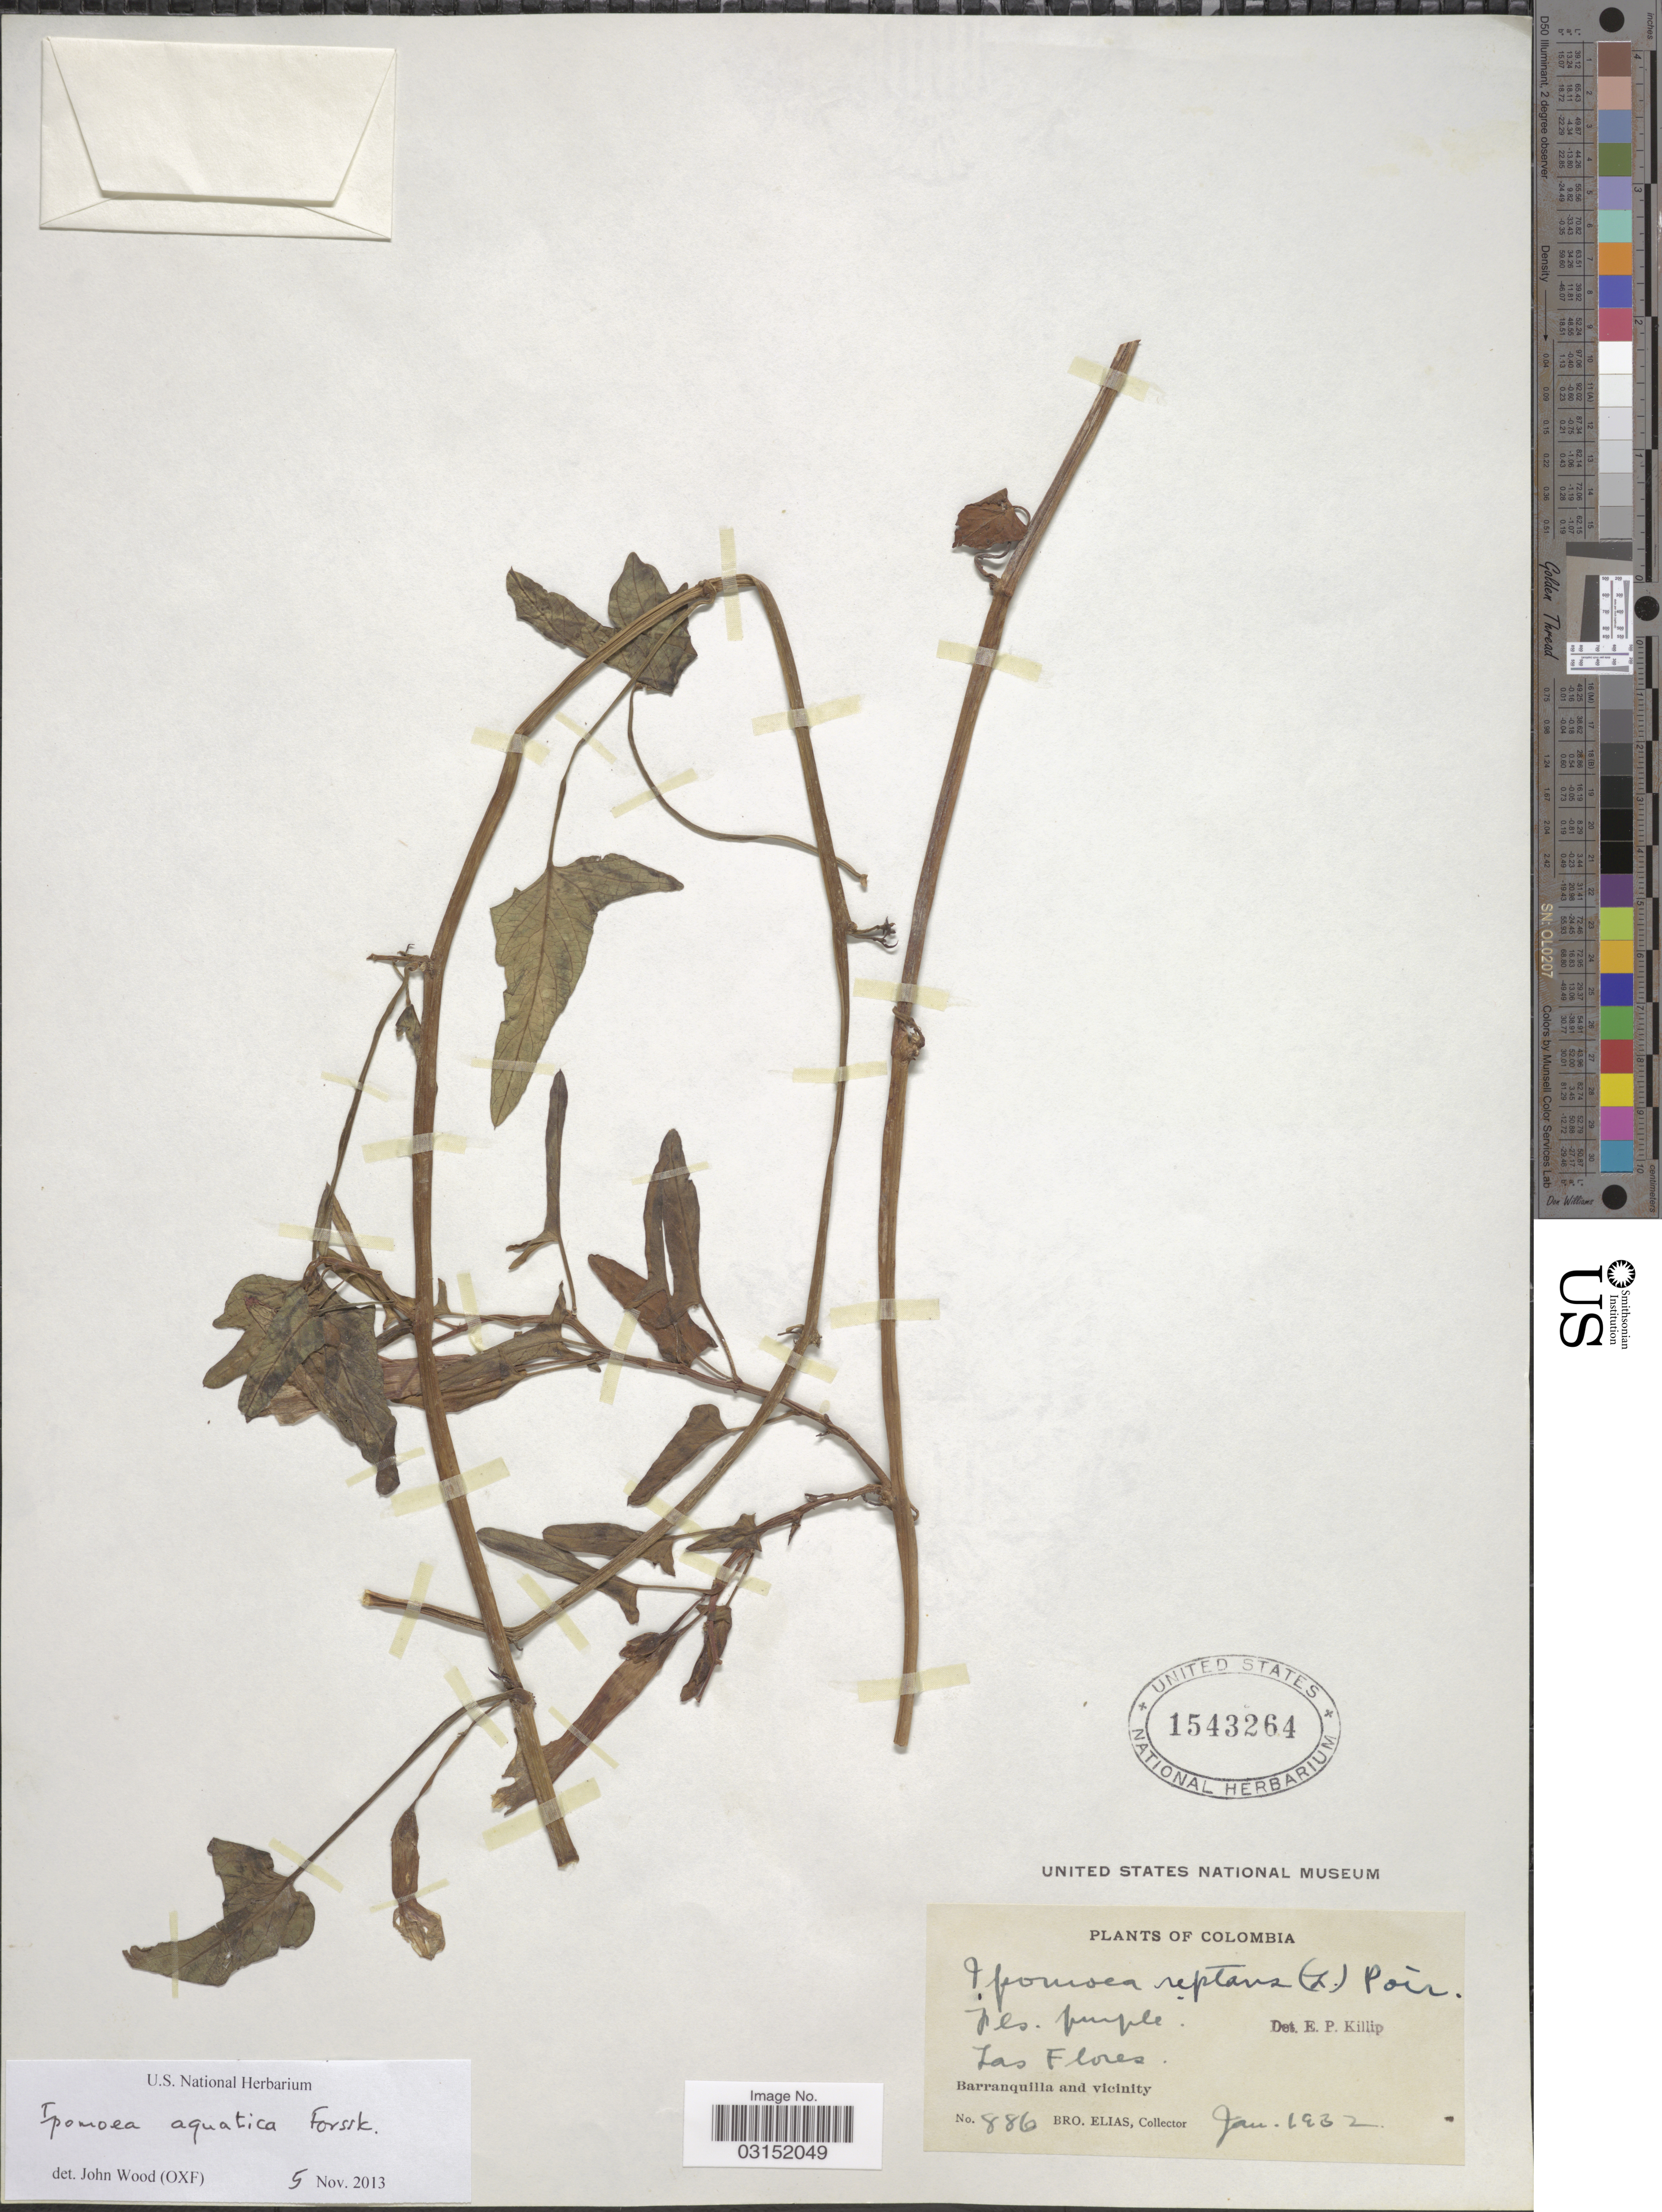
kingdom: Plantae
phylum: Tracheophyta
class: Magnoliopsida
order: Solanales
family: Convolvulaceae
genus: Ipomoea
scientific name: Ipomoea aquatica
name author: Forssk.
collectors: Bro. Elias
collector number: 886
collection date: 1932-01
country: Colombia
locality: Las Flores, Barranquilla and vicinity.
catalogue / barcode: US 1543264